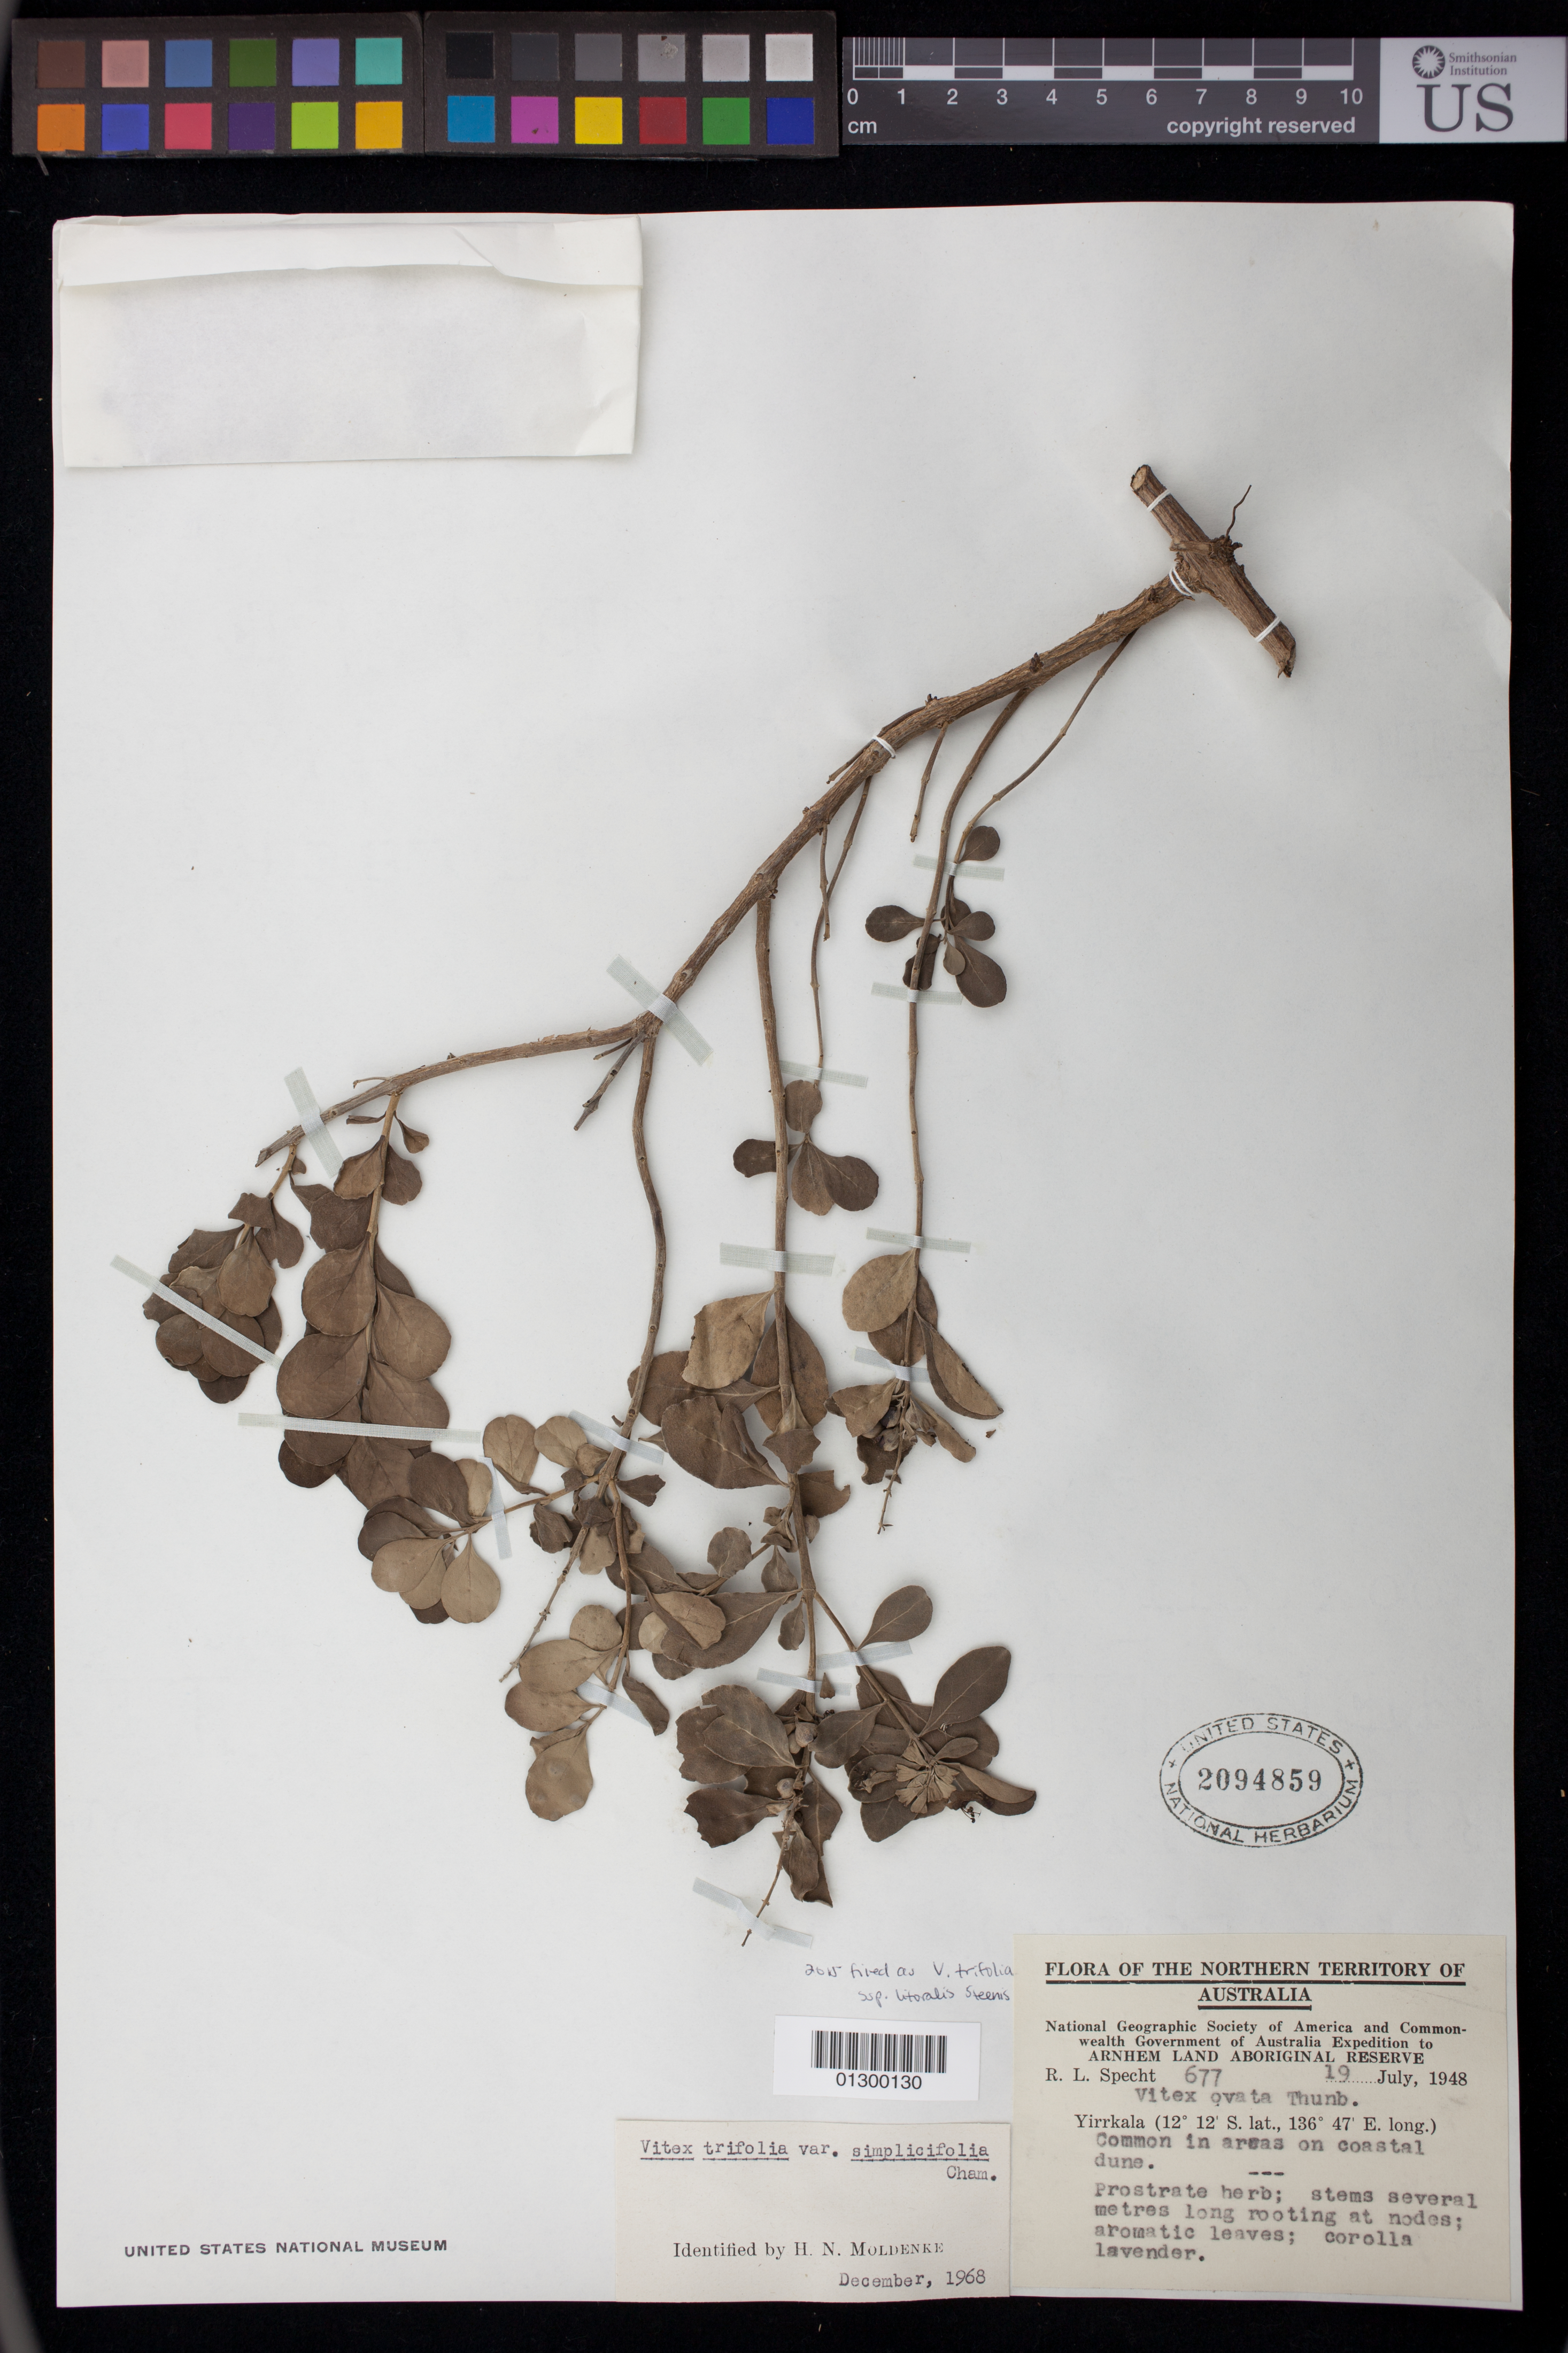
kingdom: Plantae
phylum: Tracheophyta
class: Magnoliopsida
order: Lamiales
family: Lamiaceae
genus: Vitex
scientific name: Vitex trifolia subsp. litoralis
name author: Steenis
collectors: R. L. Specht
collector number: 677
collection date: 1948-07-19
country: Australia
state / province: Northern Territory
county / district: East Arnhem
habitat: Common in areas on coastal dune.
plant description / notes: Prostrate herb; stems several metres long rooting at nodes; aromatic leaves; corolla lavender.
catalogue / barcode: US 2094859